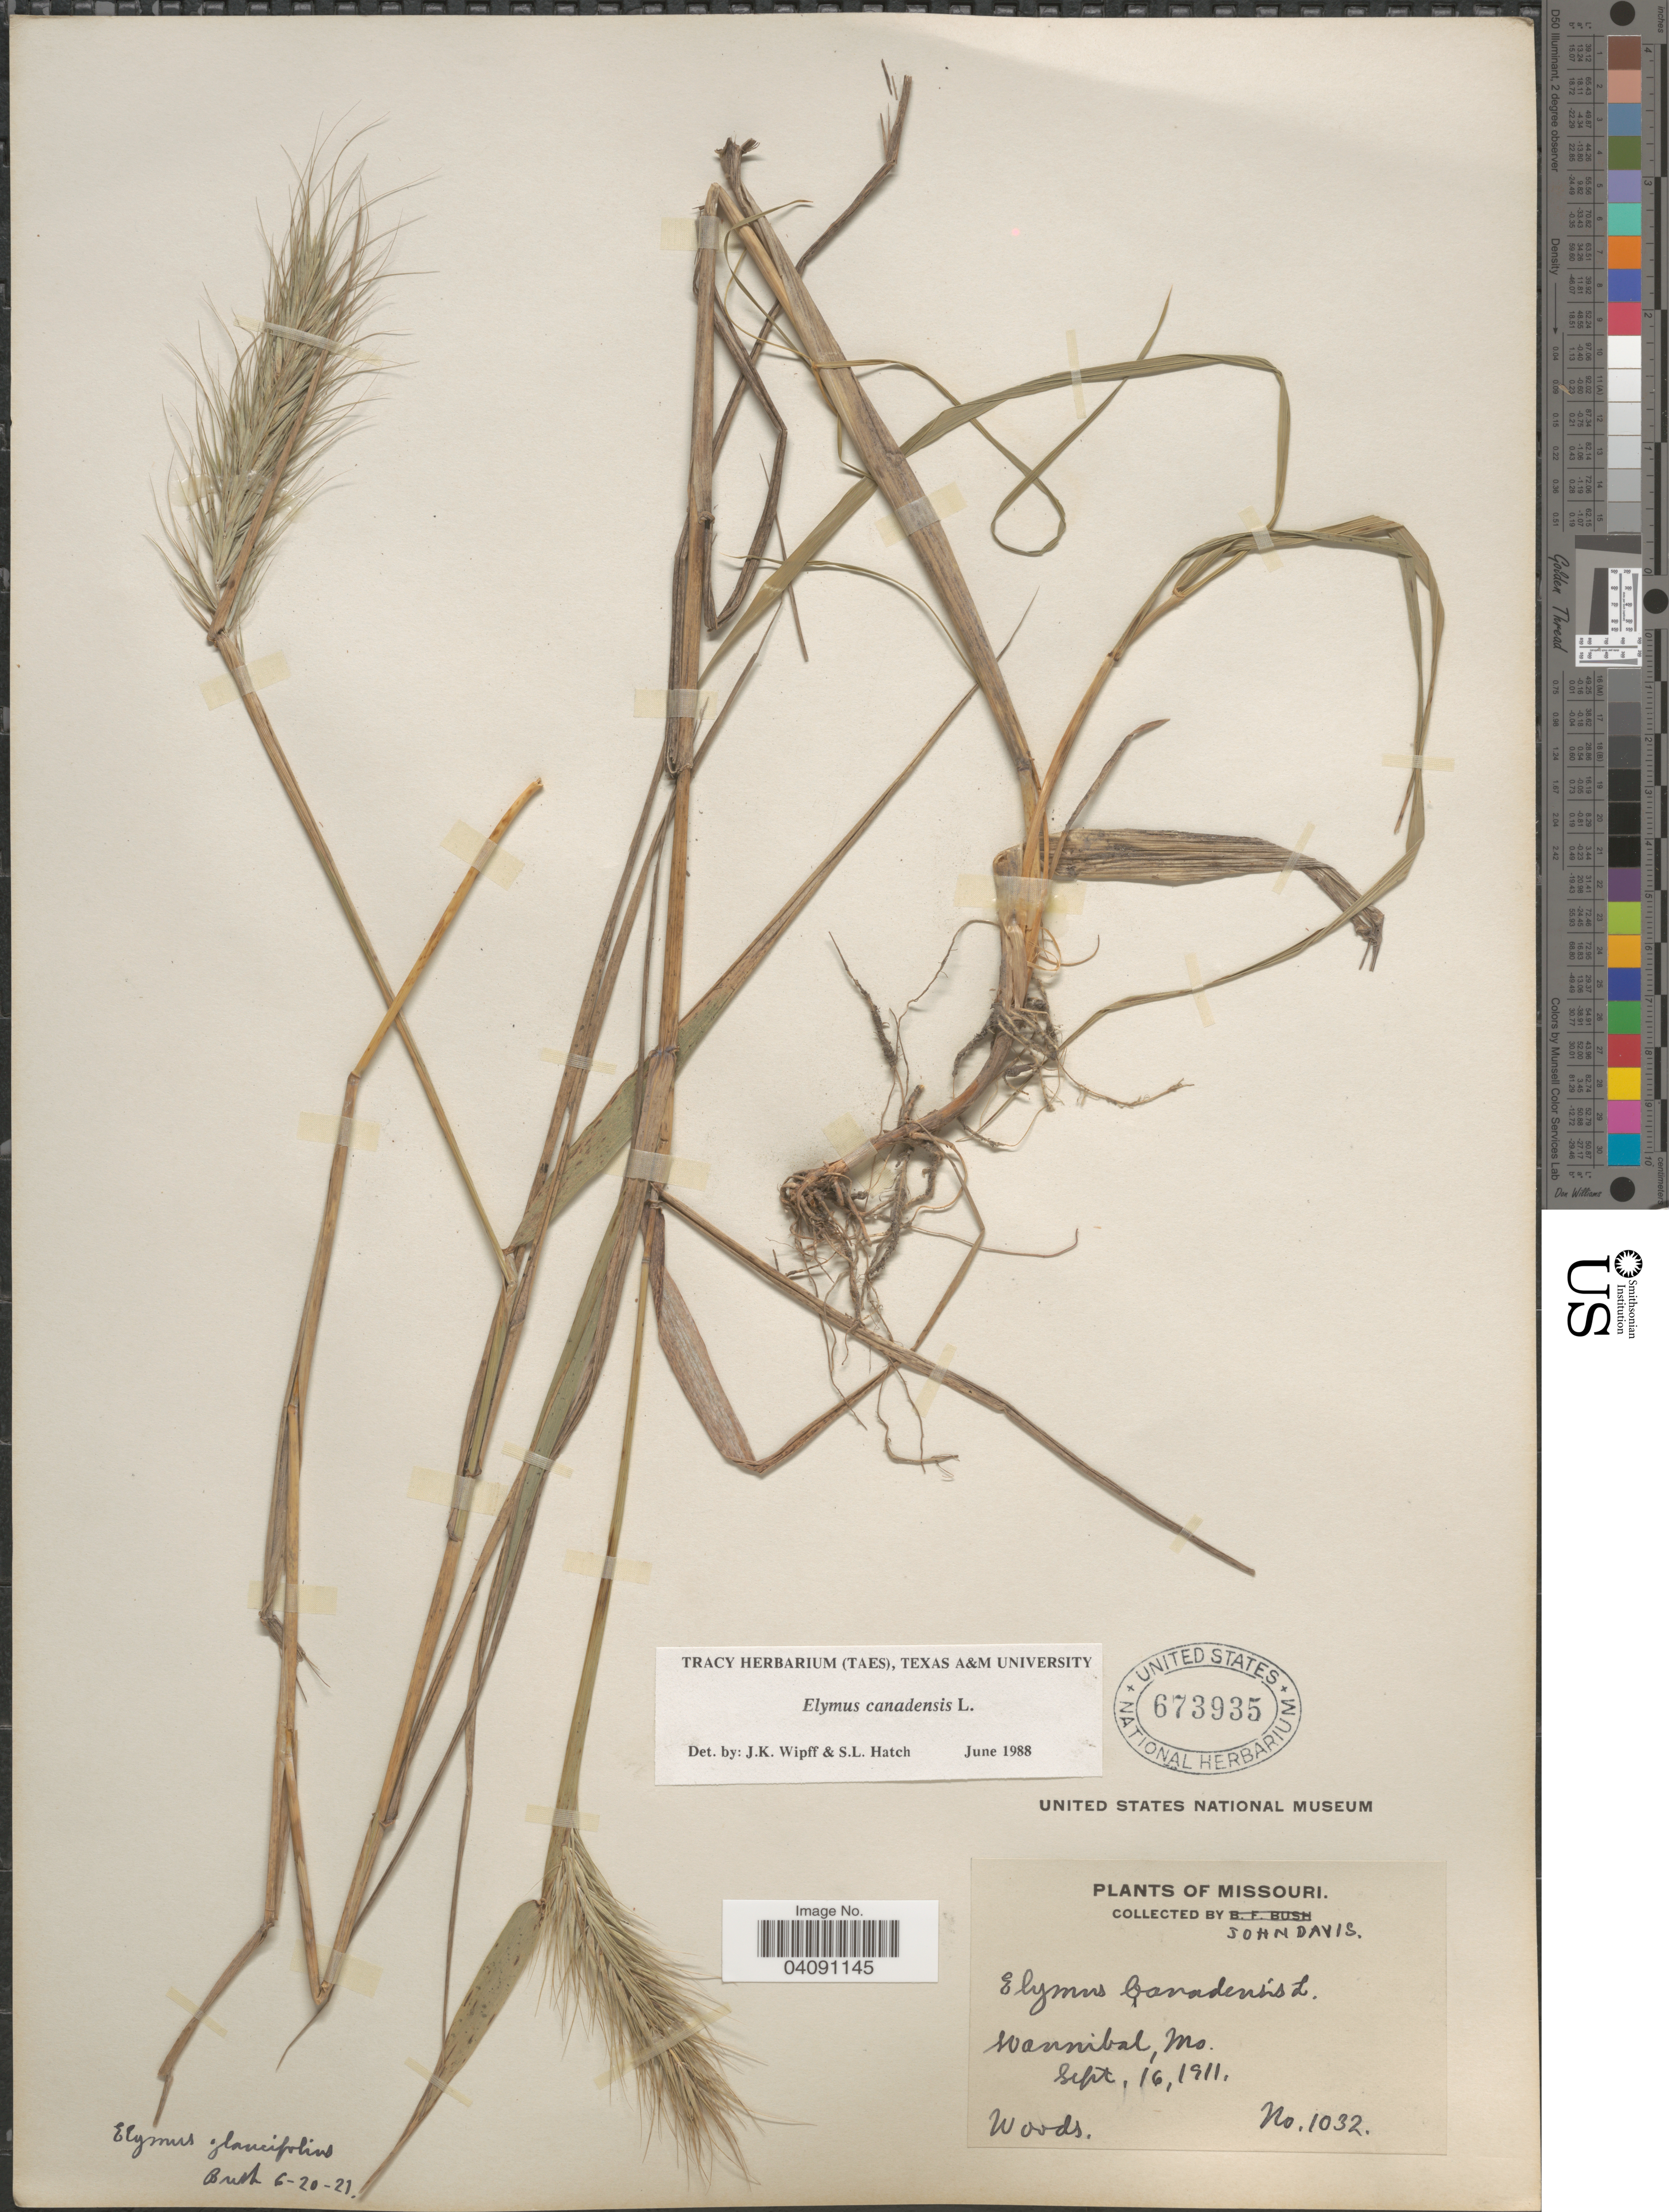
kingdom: Plantae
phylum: Tracheophyta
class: Liliopsida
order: Poales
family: Poaceae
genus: Elymus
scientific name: Elymus canadensis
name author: L.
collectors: J. Davis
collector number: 1032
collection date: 1911-09-16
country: United States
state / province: Missouri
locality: Hannibal.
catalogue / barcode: US 673935